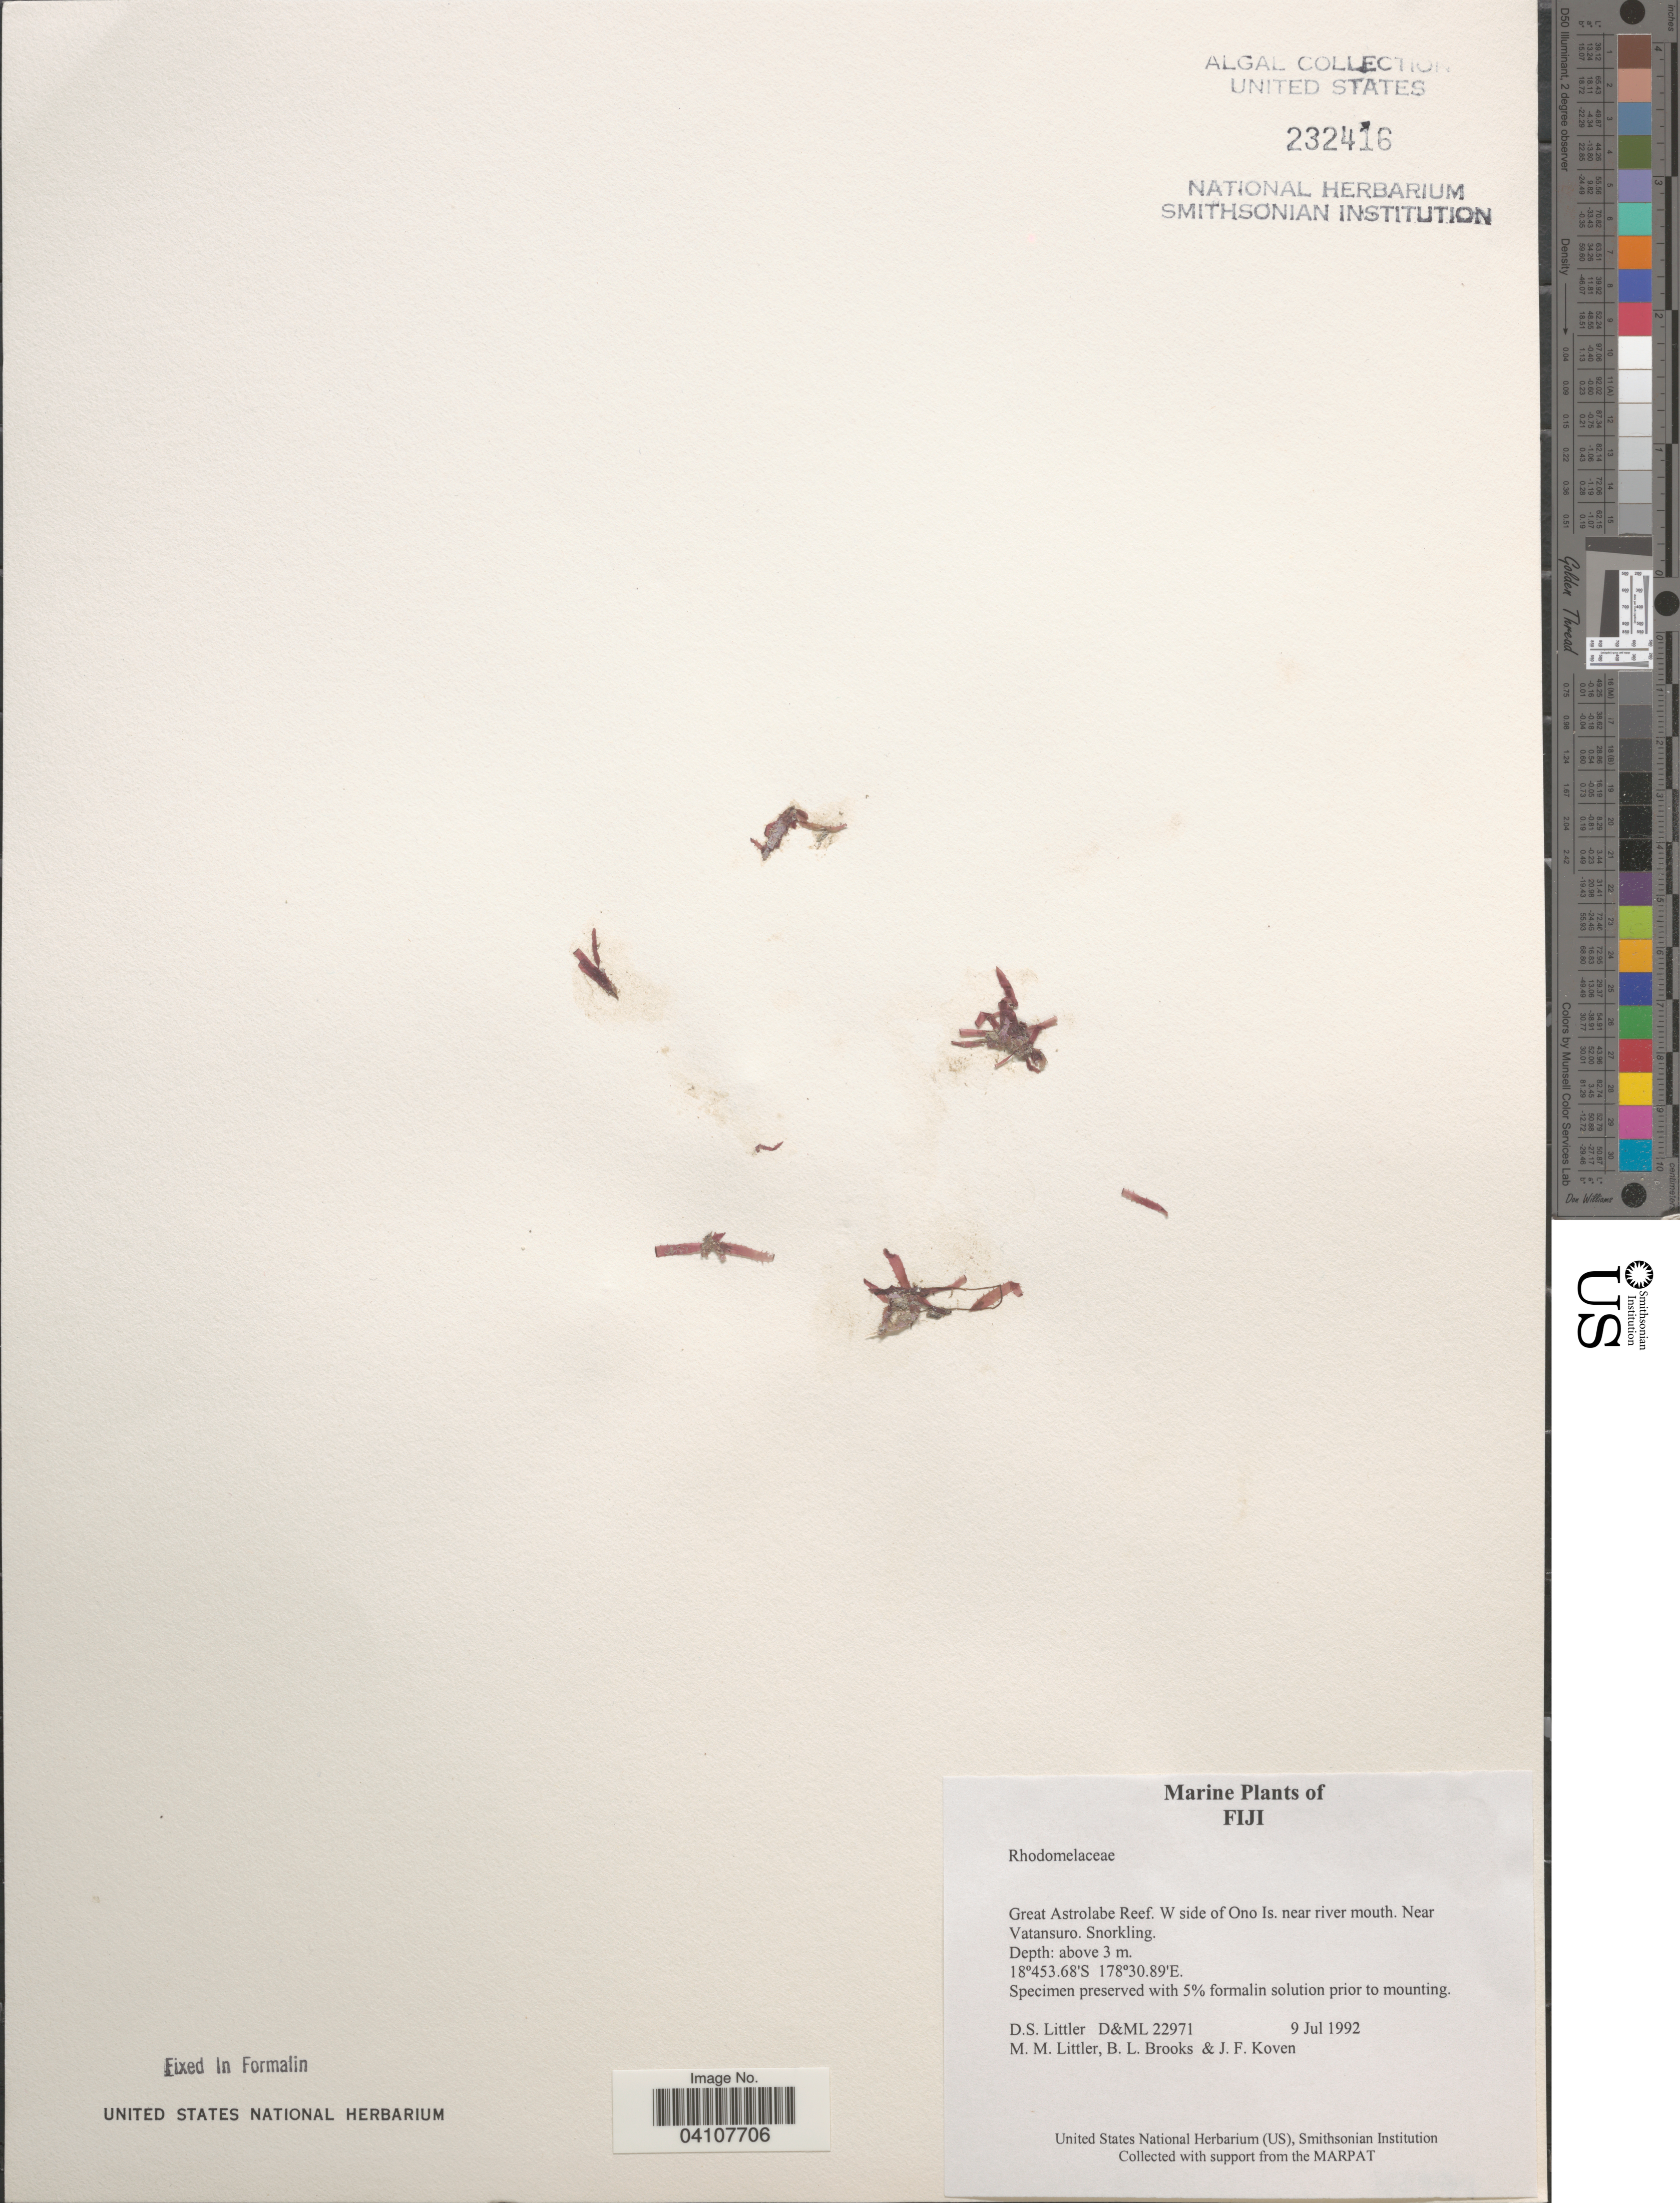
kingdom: Plantae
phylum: Rhodophyta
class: Florideophyceae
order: Ceramiales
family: Rhodomelaceae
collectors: D. S. Littler, B. Brooks & J. Koven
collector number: D&ML22971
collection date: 1992-07-09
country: Fiji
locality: Great Astrolabe Reef. W side of Ono Is. near river mouth. Near Vatansuro.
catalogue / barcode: US 232416